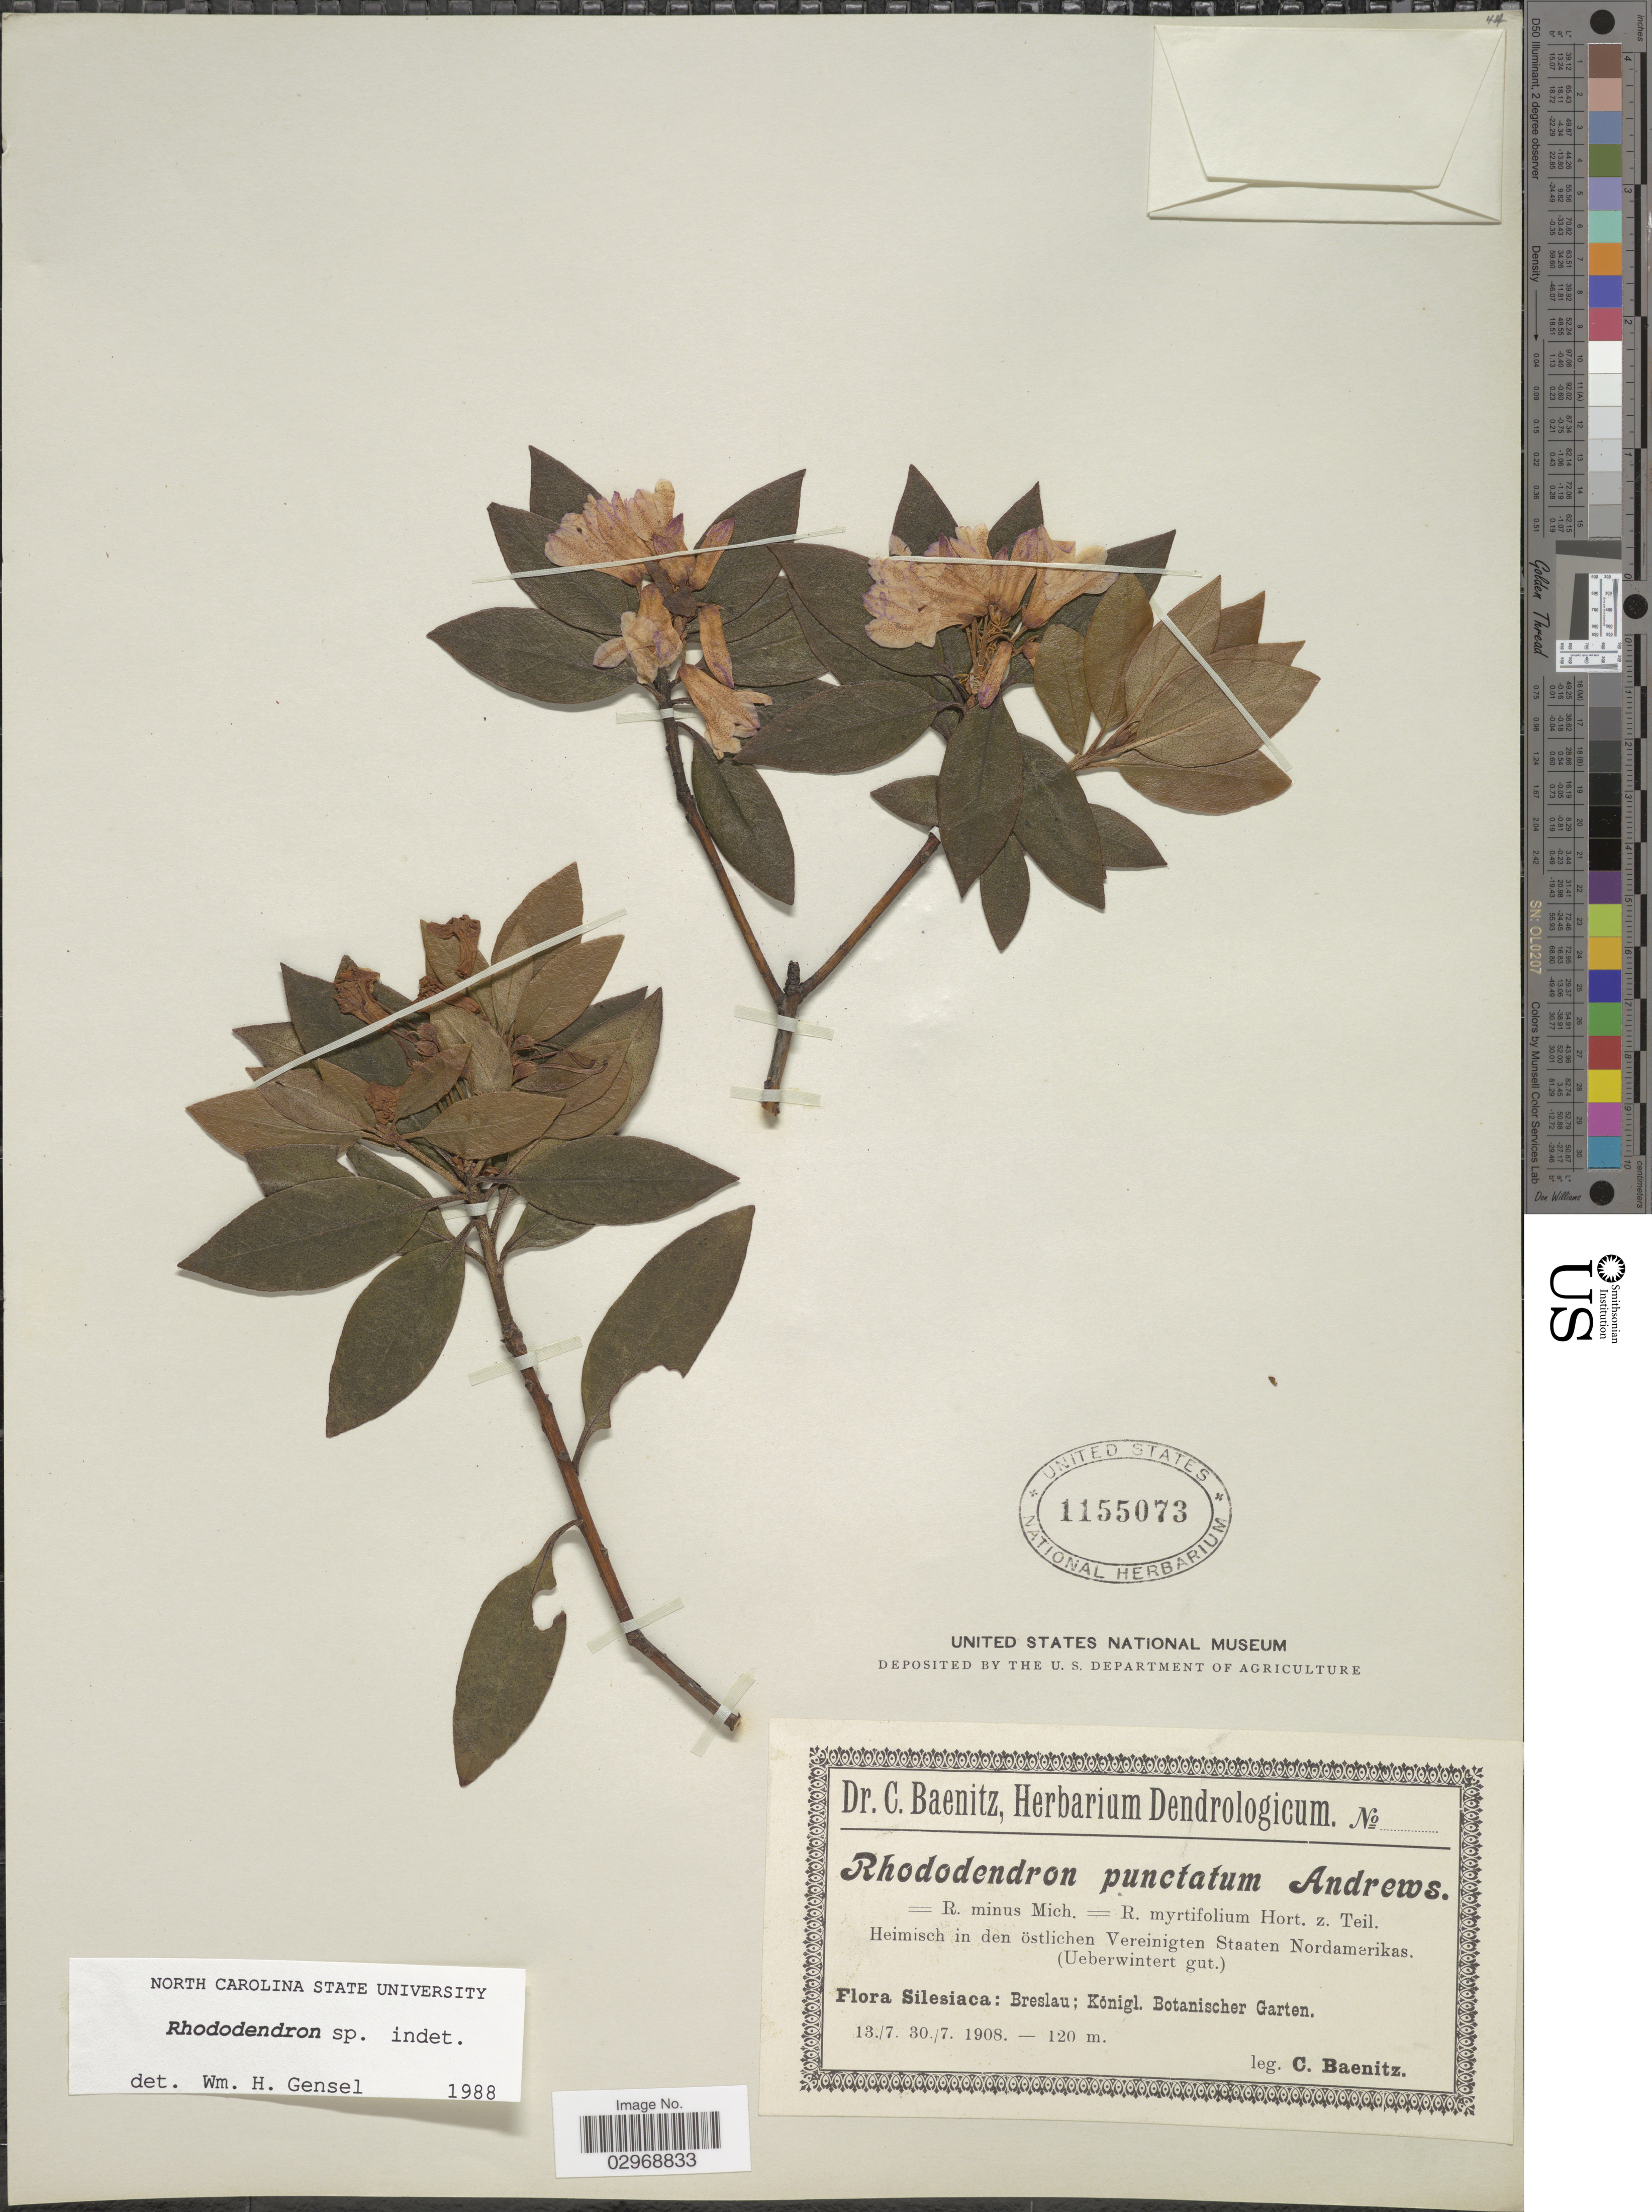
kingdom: Plantae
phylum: Tracheophyta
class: Magnoliopsida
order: Ericales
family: Ericaceae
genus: Rhododendron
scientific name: Rhododendron sp.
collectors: C. G. Baenitz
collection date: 1908-07-13/1908-07-30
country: Poland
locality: Silesiaca: Breslau; Königl. Botanischer Garten.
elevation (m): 120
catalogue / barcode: US 1155073